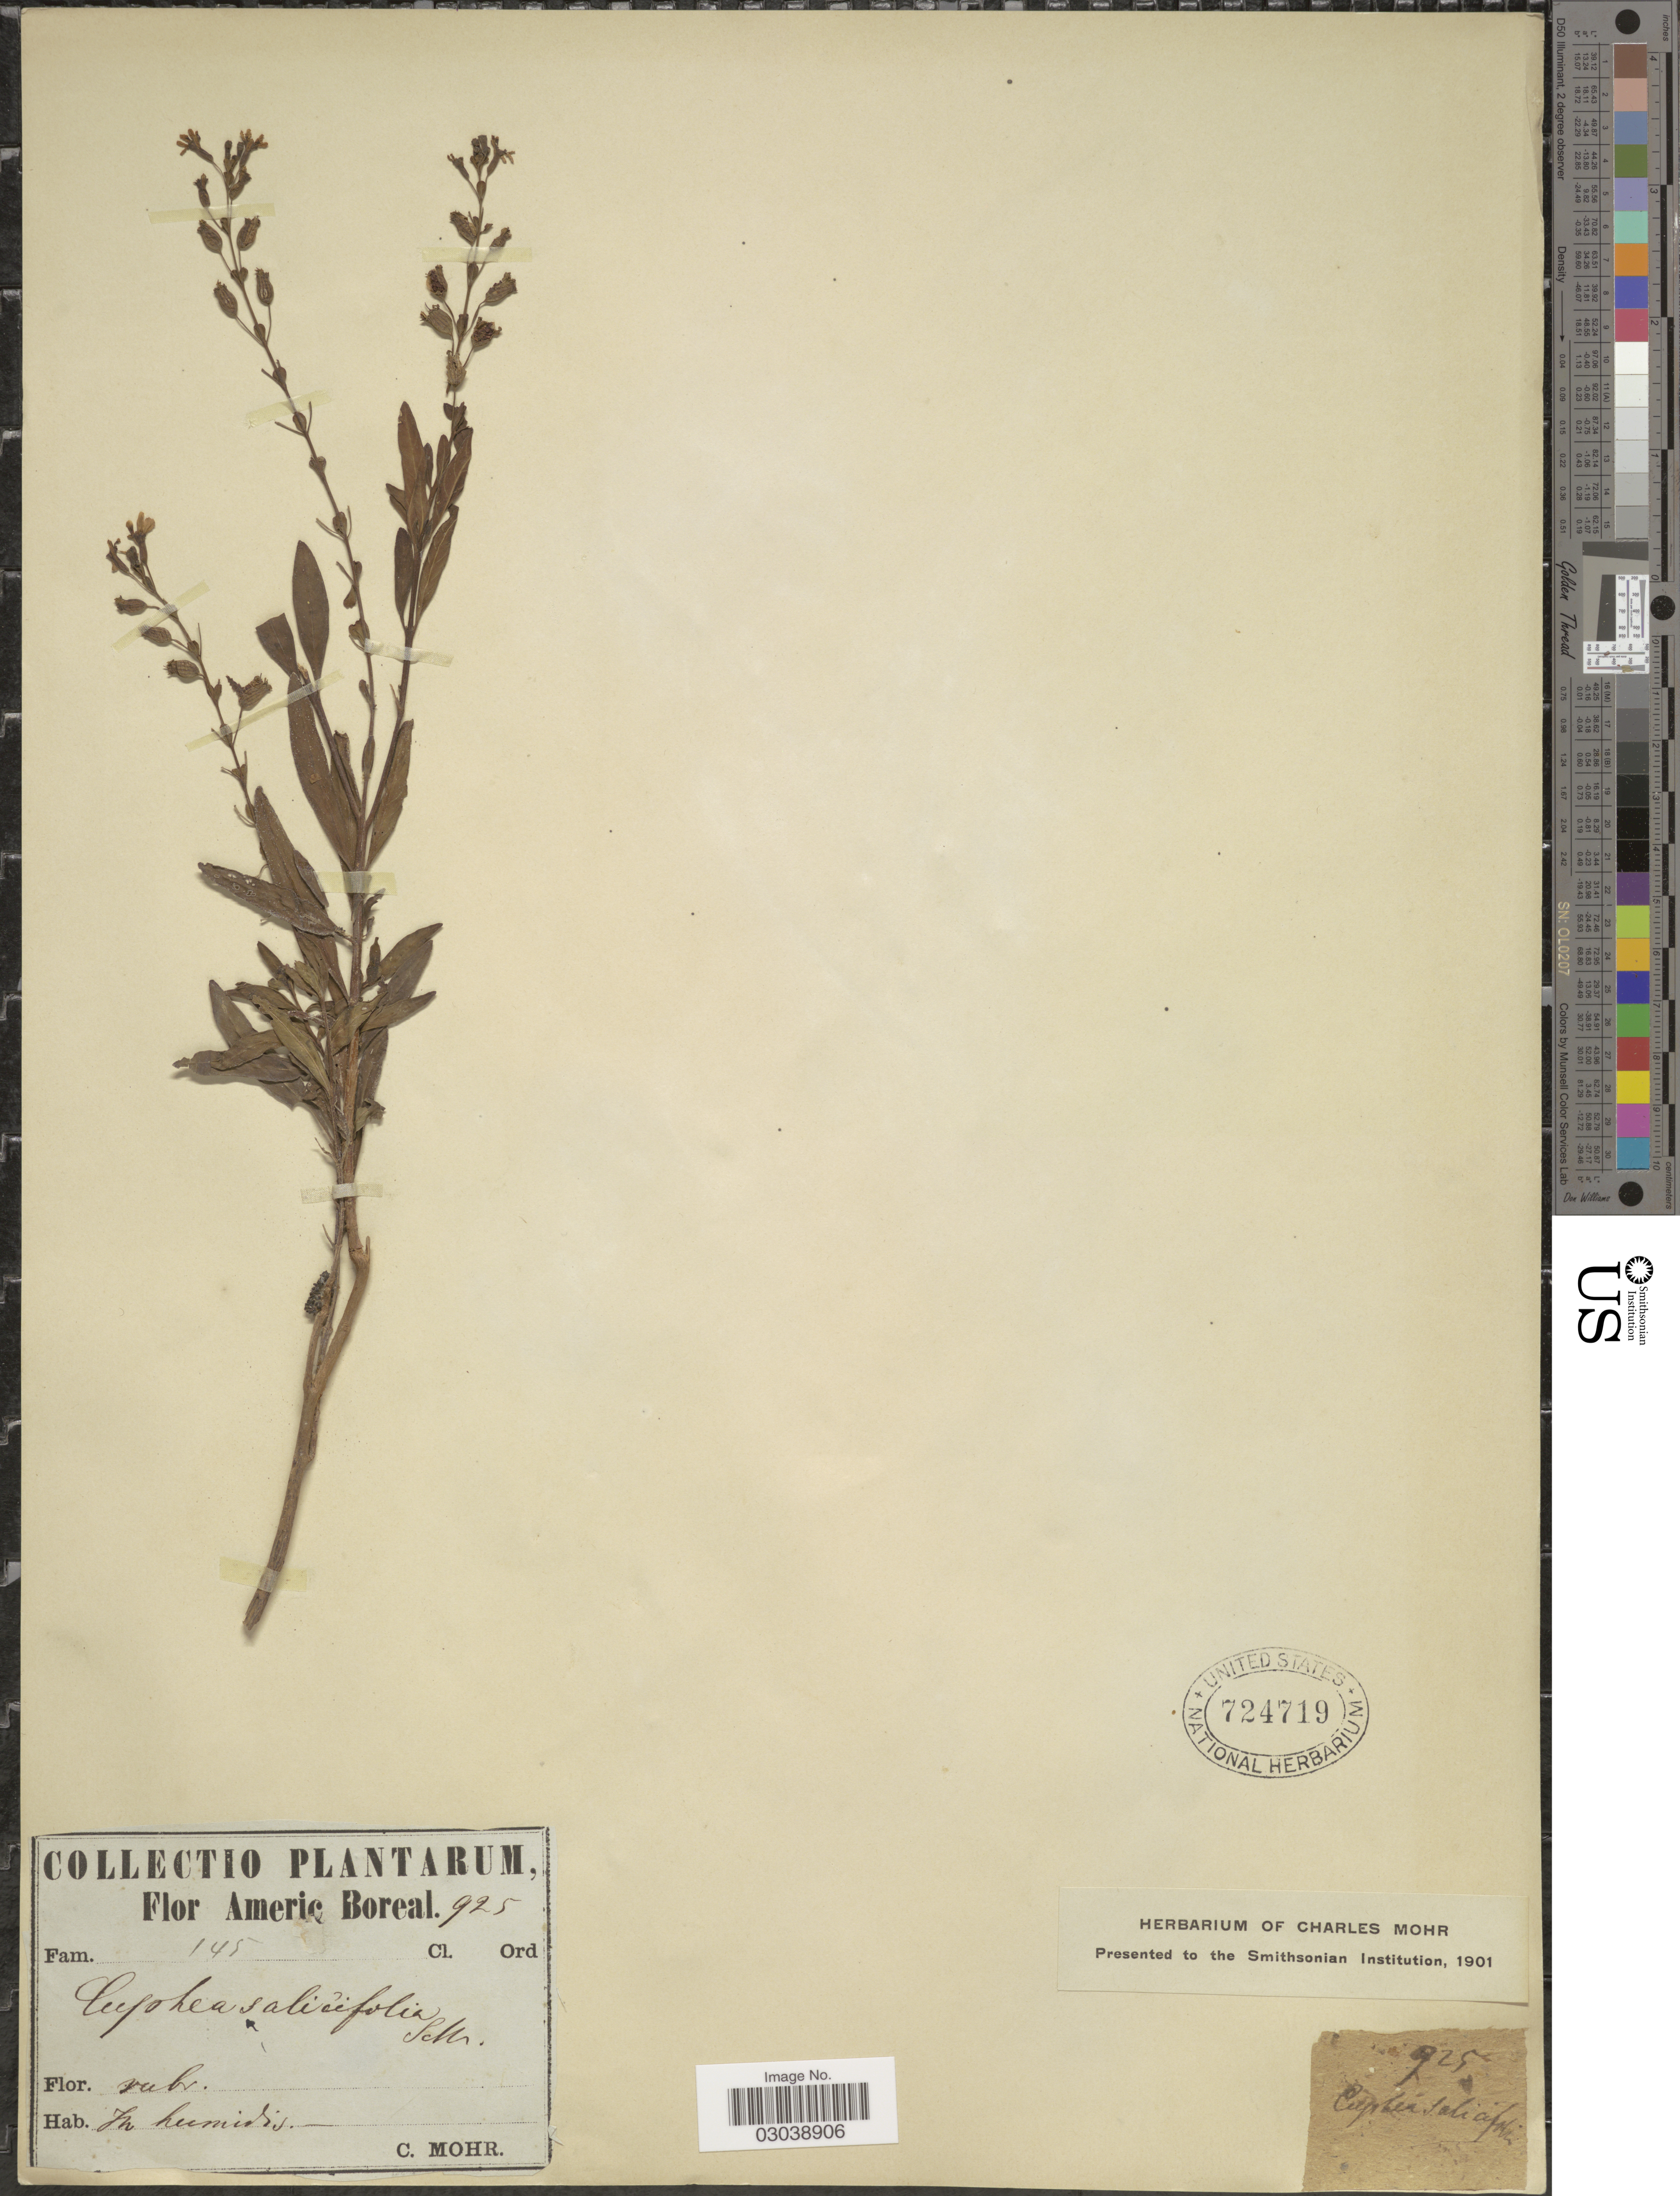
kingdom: Plantae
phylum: Tracheophyta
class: Magnoliopsida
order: Myrtales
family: Lythraceae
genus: Cuphea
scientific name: Cuphea salicifolia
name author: Schltdl. & Cham.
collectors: Mohr, C. T. (herbarium)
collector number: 925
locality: In humidi.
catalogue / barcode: US 724719